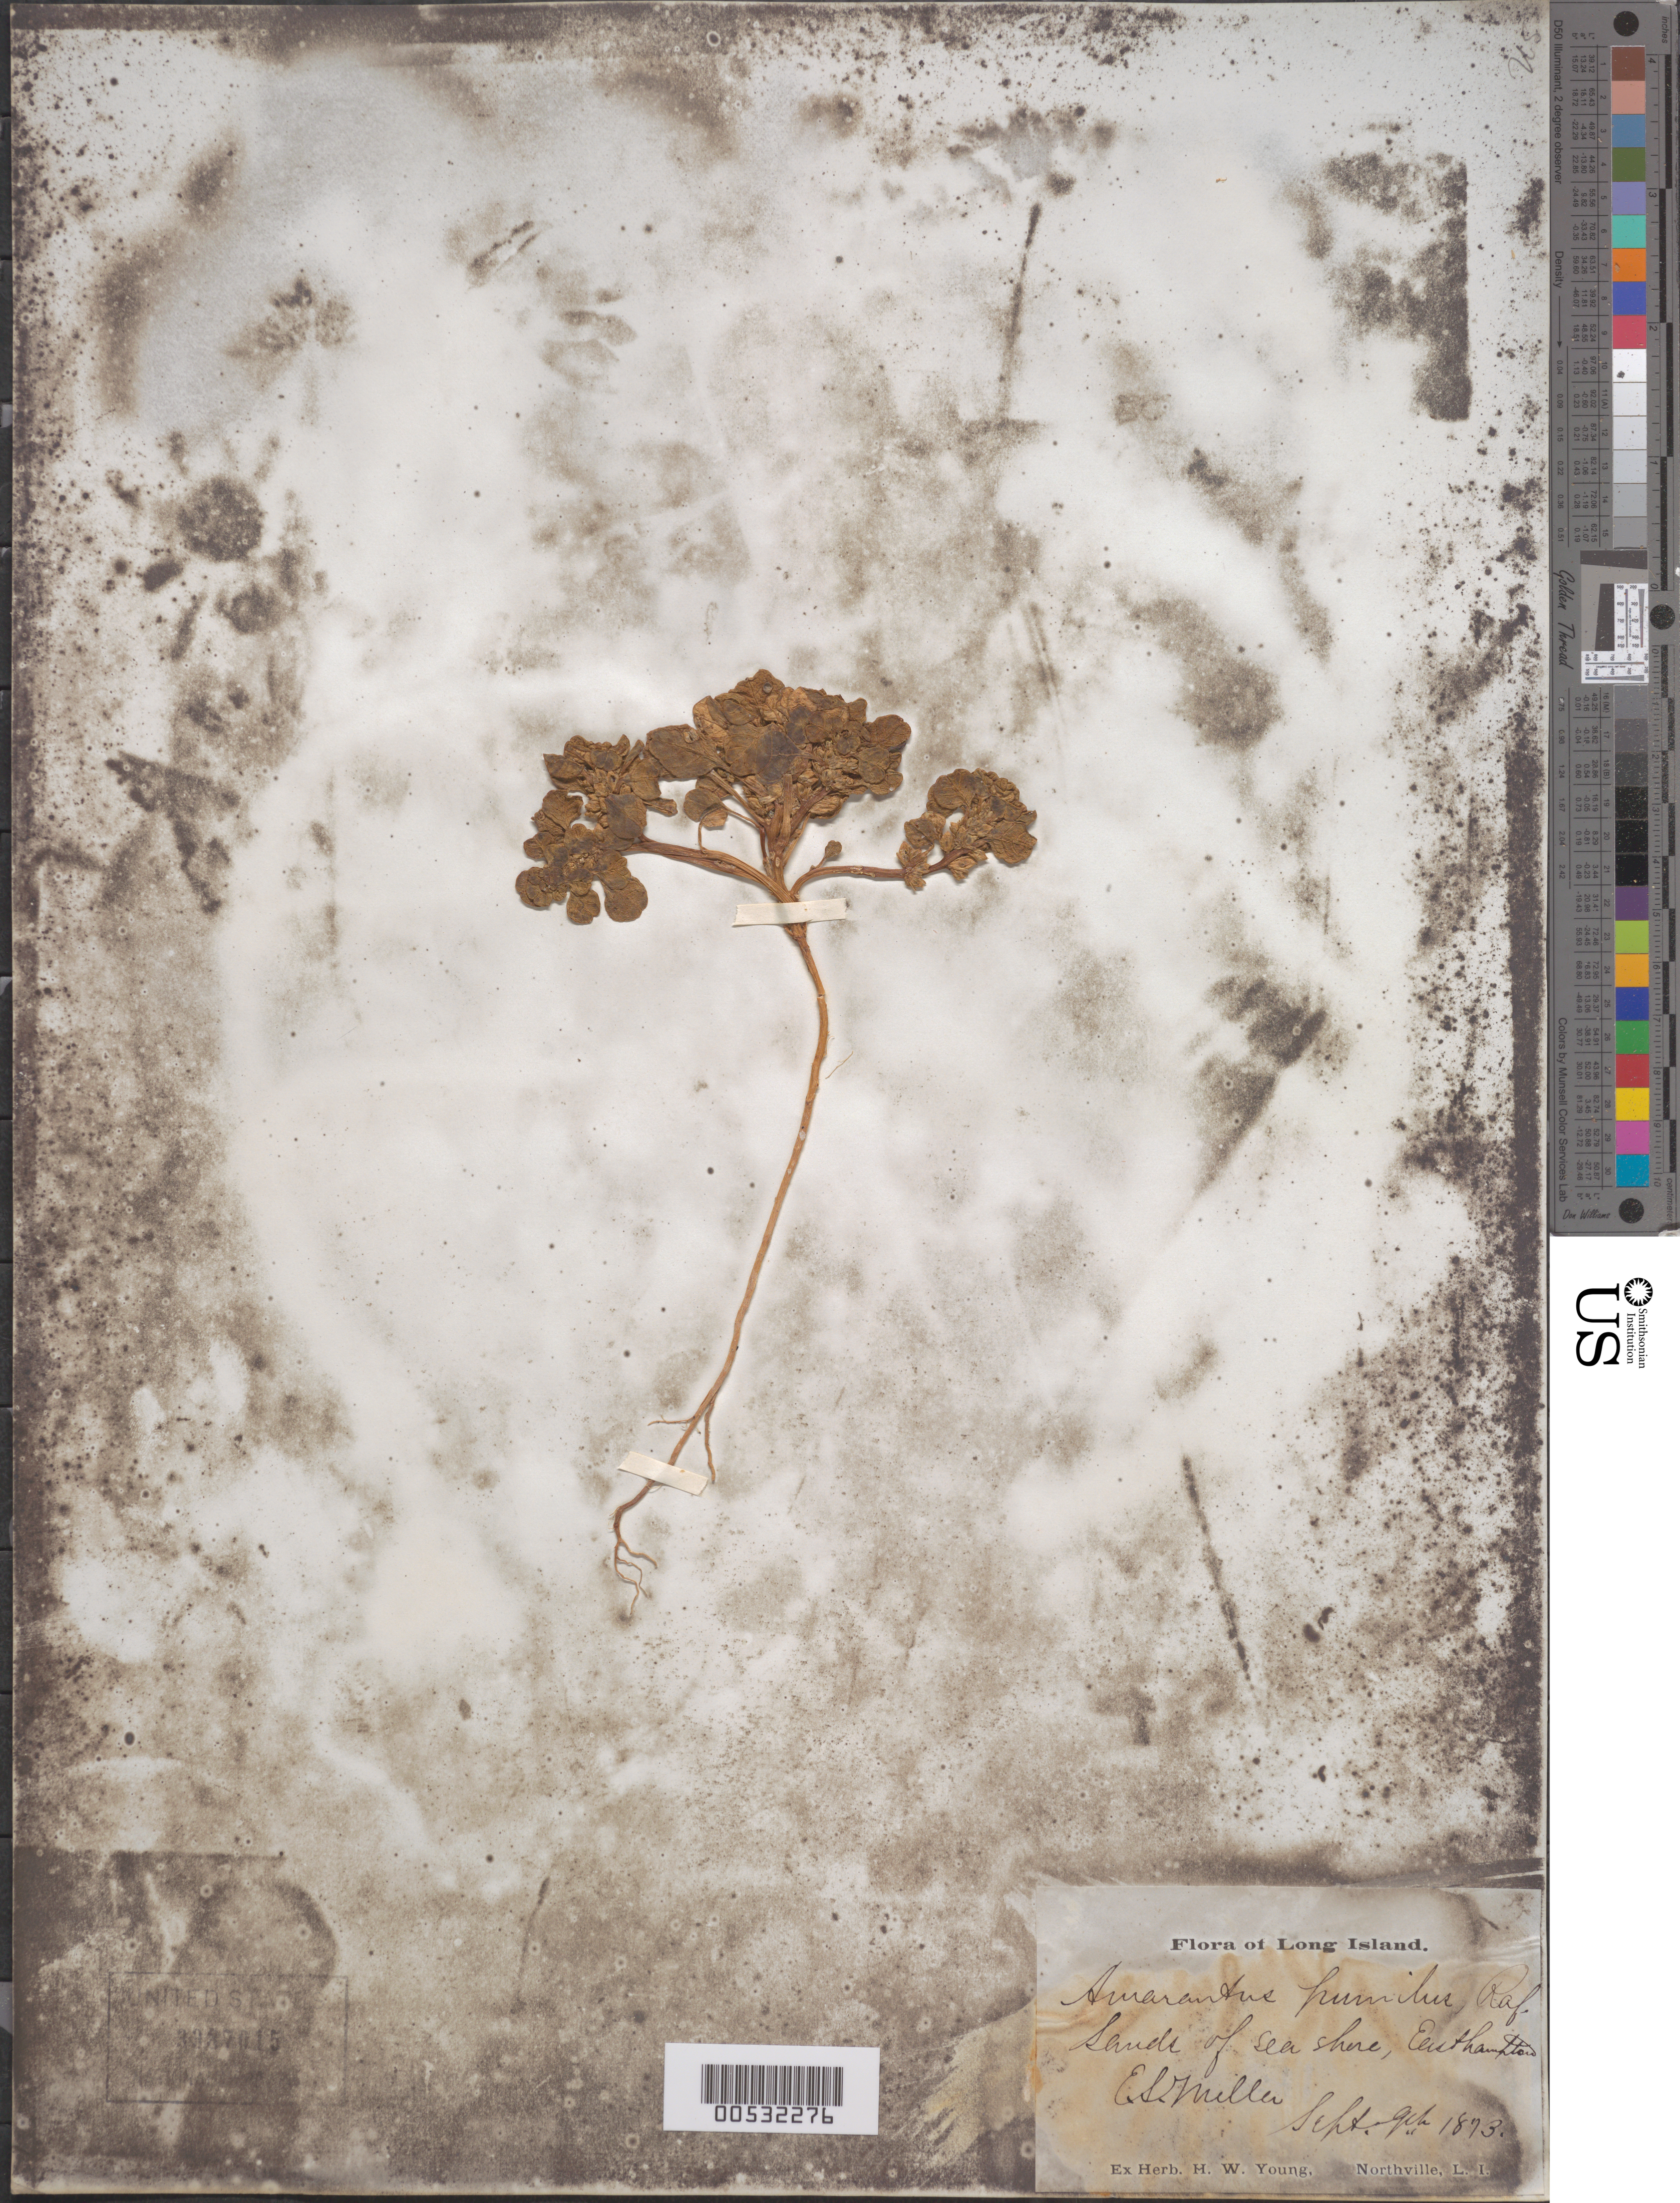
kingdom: Plantae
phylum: Tracheophyta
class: Magnoliopsida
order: Caryophyllales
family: Amaranthaceae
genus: Amaranthus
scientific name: Amaranthus pumilus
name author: Raf.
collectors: E. S. Miller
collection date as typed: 09 Sep 1893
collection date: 1893-09-09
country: United States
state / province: New York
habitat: Sands of sea shore.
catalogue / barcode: US 3387015